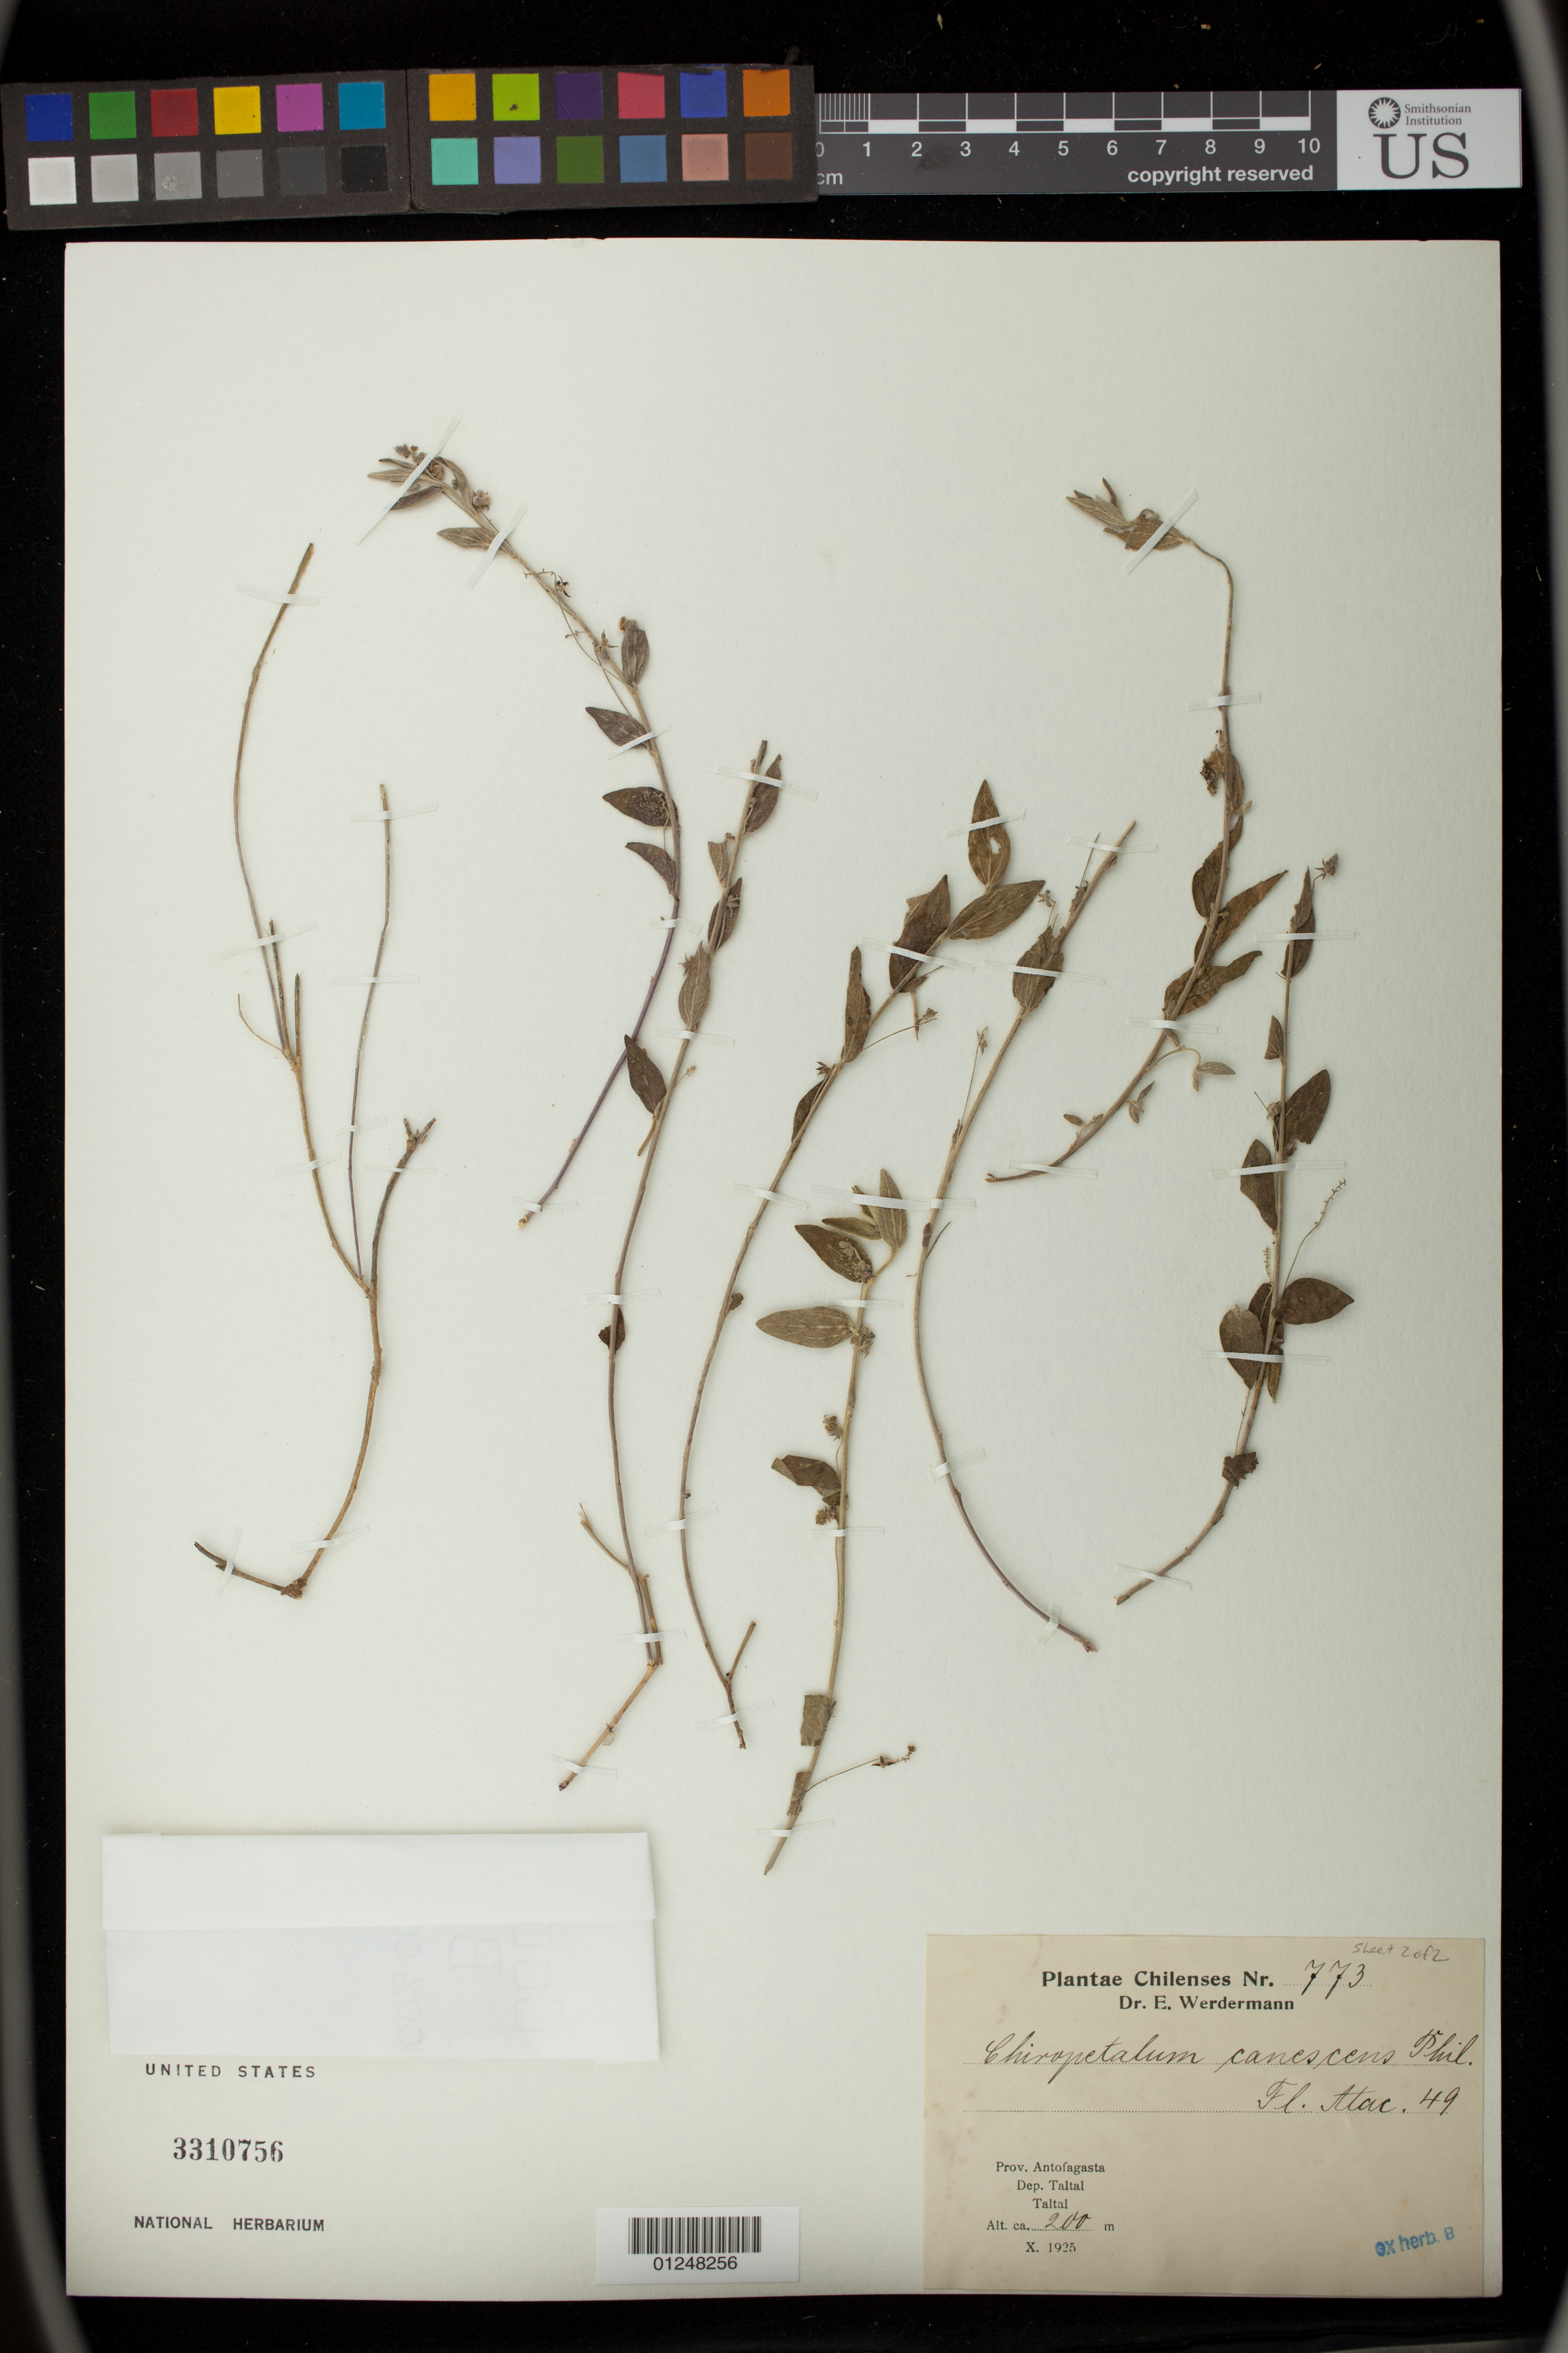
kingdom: Plantae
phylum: Tracheophyta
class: Magnoliopsida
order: Malpighiales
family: Euphorbiaceae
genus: Argythamnia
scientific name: Argythamnia canescens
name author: (Phil.) F. Phil.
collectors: E. Werdermann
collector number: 773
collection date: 1925-10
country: Chile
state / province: Antofagasta (II)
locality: Dep. Taltal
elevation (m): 200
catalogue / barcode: US 3310756